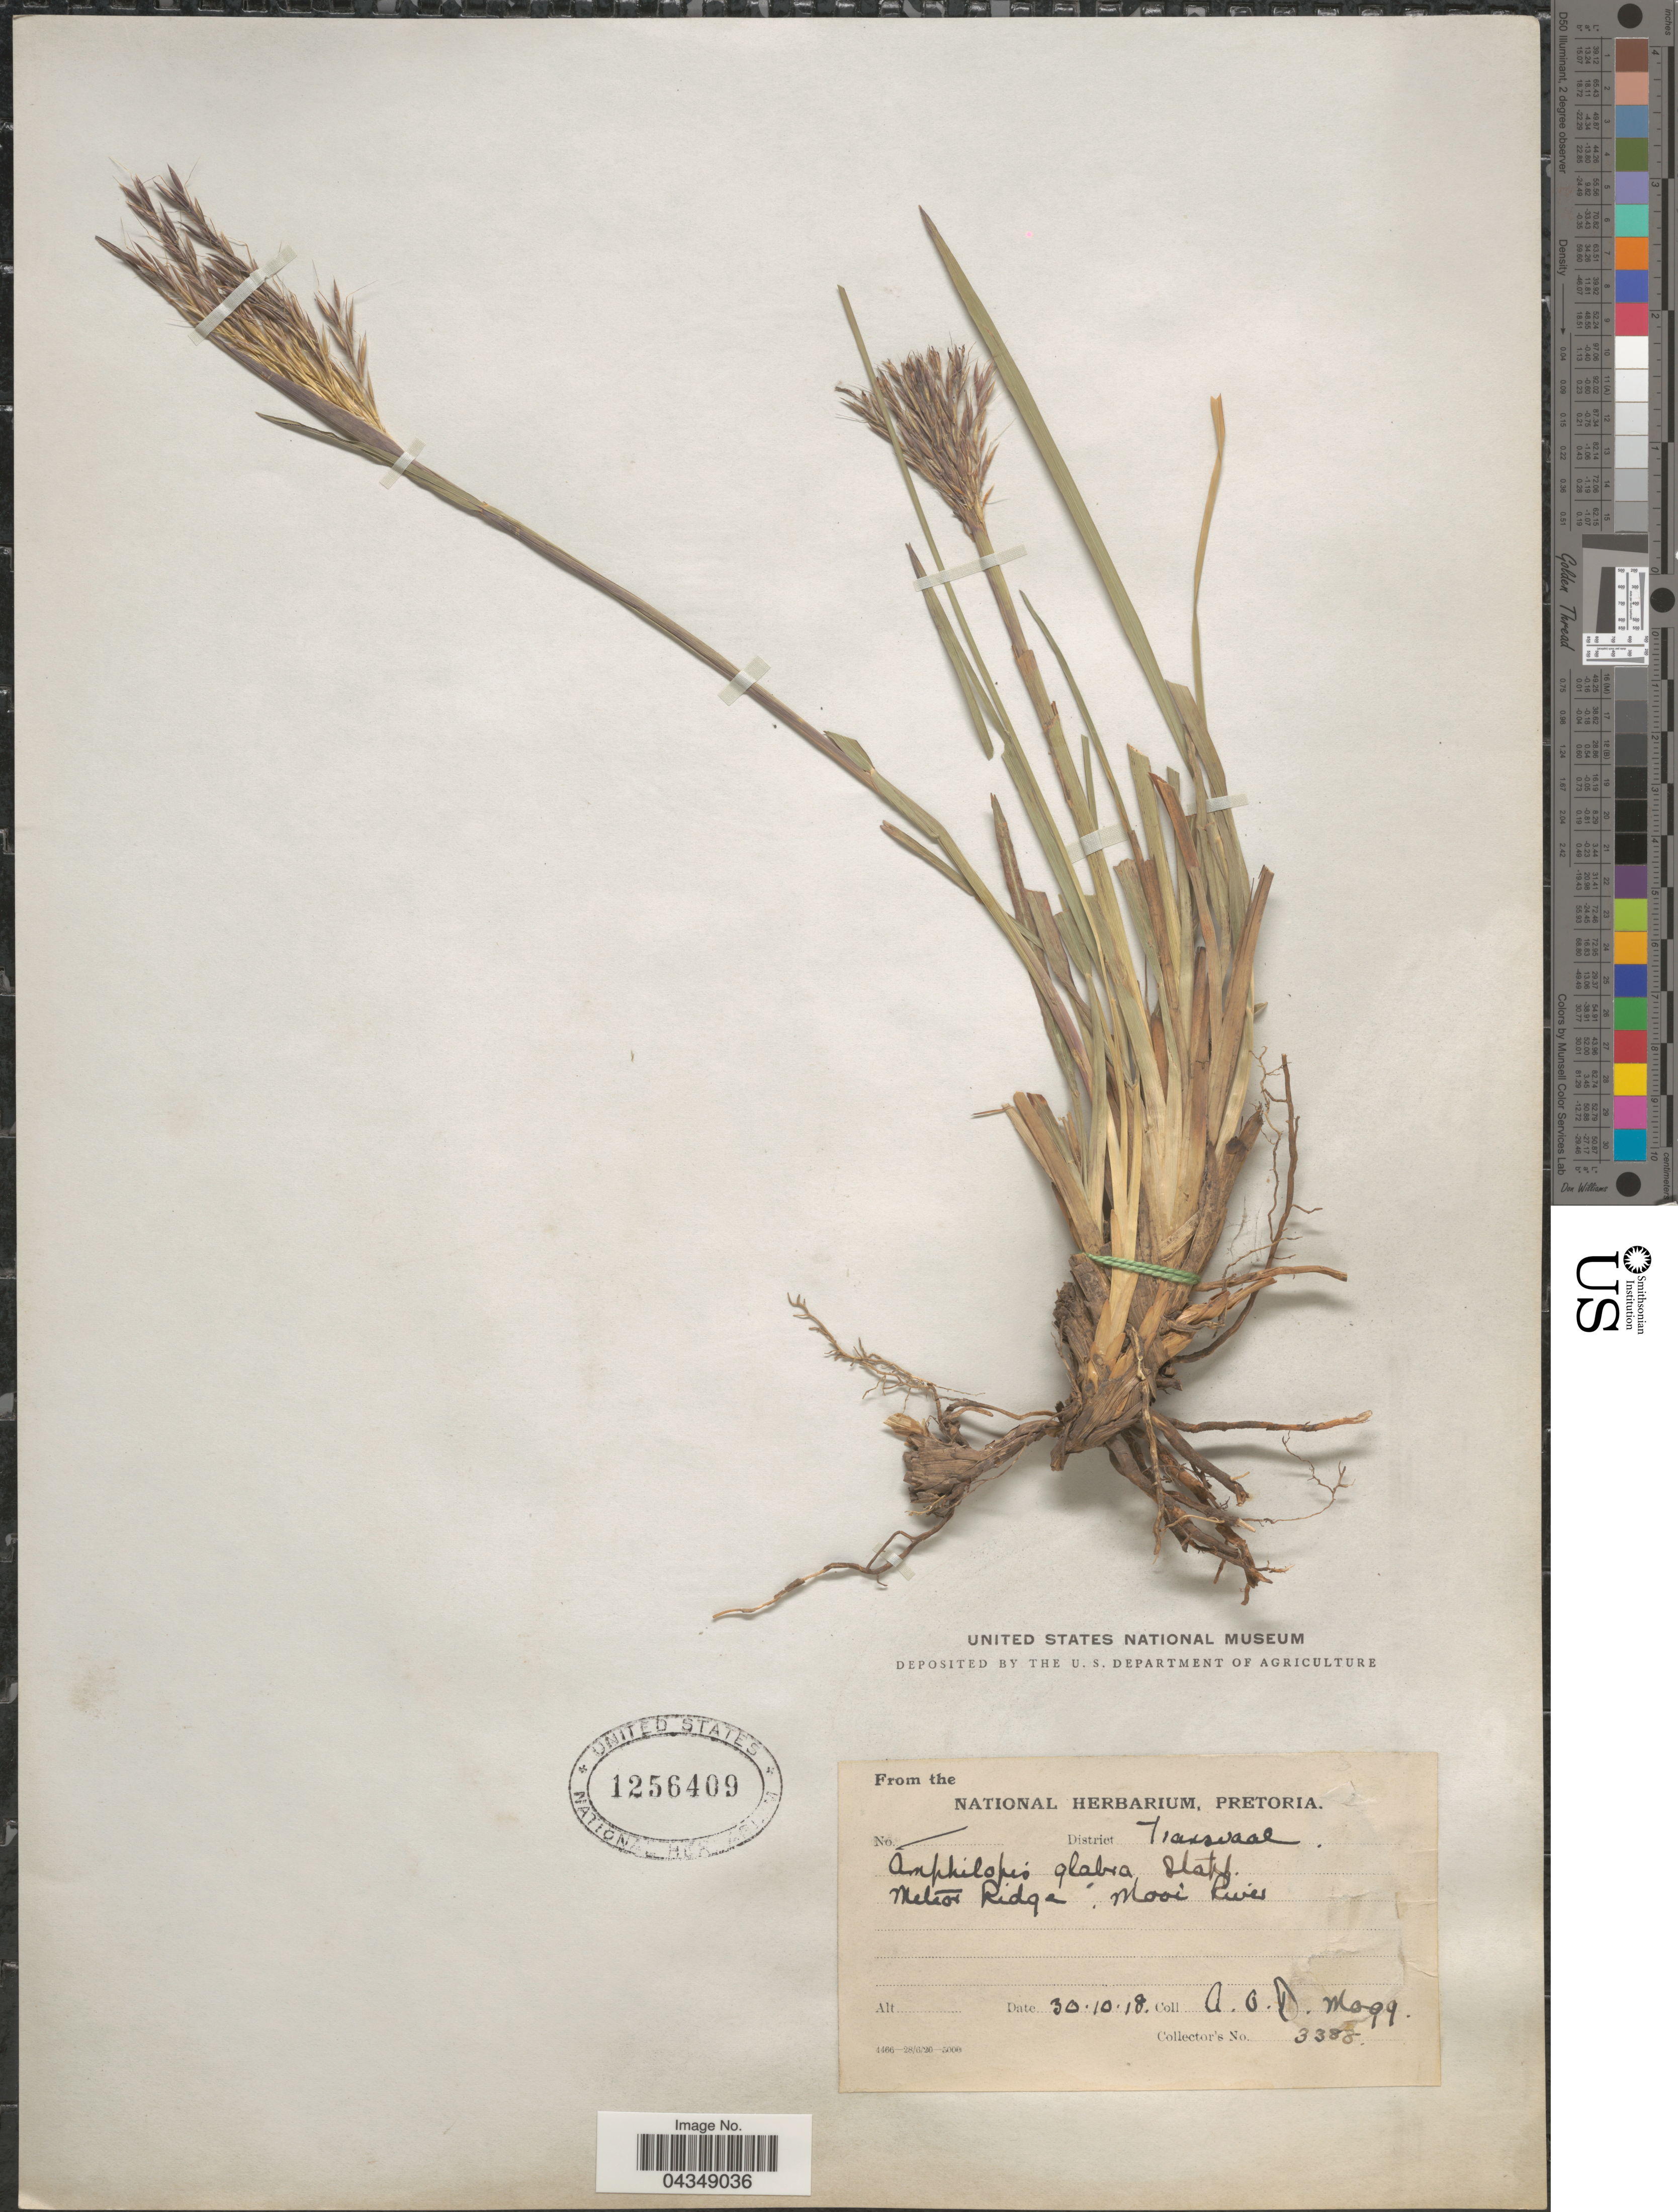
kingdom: Plantae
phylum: Tracheophyta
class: Liliopsida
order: Poales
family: Poaceae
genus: Bothriochloa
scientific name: Bothriochloa bladhii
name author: (Retz.) S.T. Blake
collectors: A. O. Mogg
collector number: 3388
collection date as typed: Transcribed d/m/y: 30/10/18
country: South Africa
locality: District Transvaal. Meteor Ridge, Mooi River.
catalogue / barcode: US 1256409